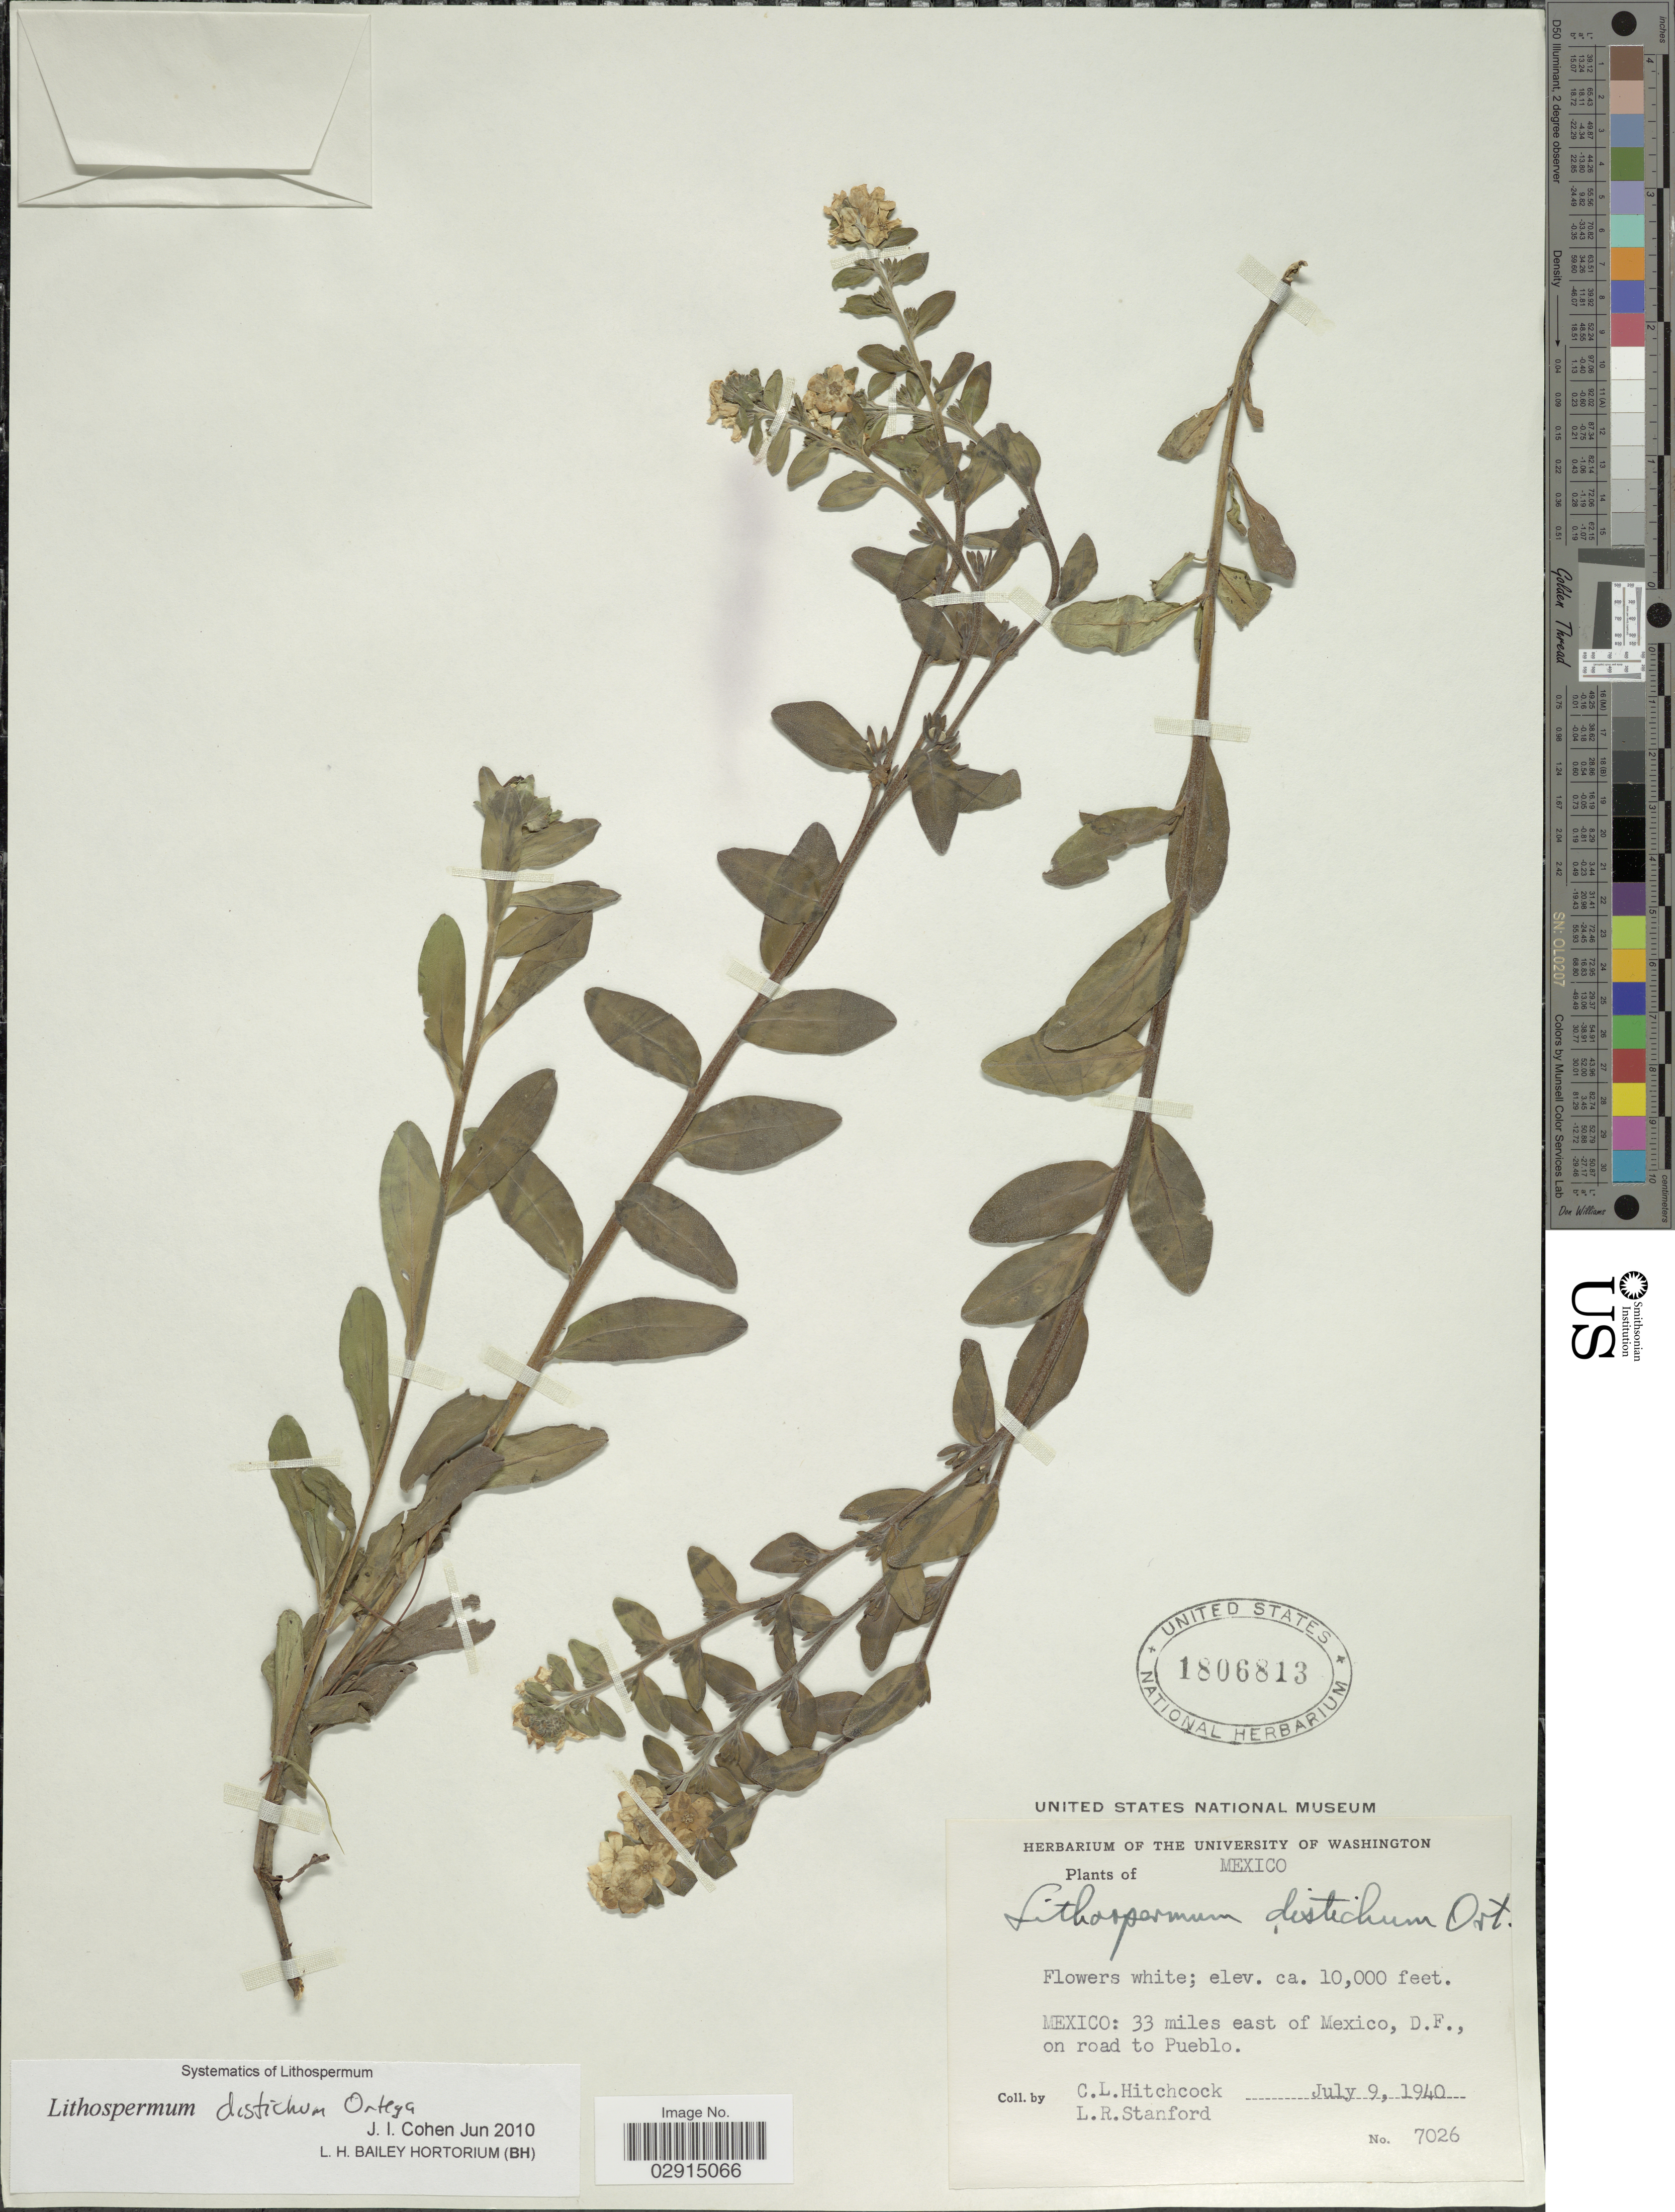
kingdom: Plantae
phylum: Tracheophyta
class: Magnoliopsida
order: Boraginales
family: Boraginaceae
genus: Lithospermum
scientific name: Lithospermum distichum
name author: Ortega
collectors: C. L. Hitchcock & L. R. Stanford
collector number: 7026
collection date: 1940-07-09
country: Mexico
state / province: Distrito Federal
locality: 33 miles east of Mexico, D.F., on road to Pueblo.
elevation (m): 3048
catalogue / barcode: US 1806813